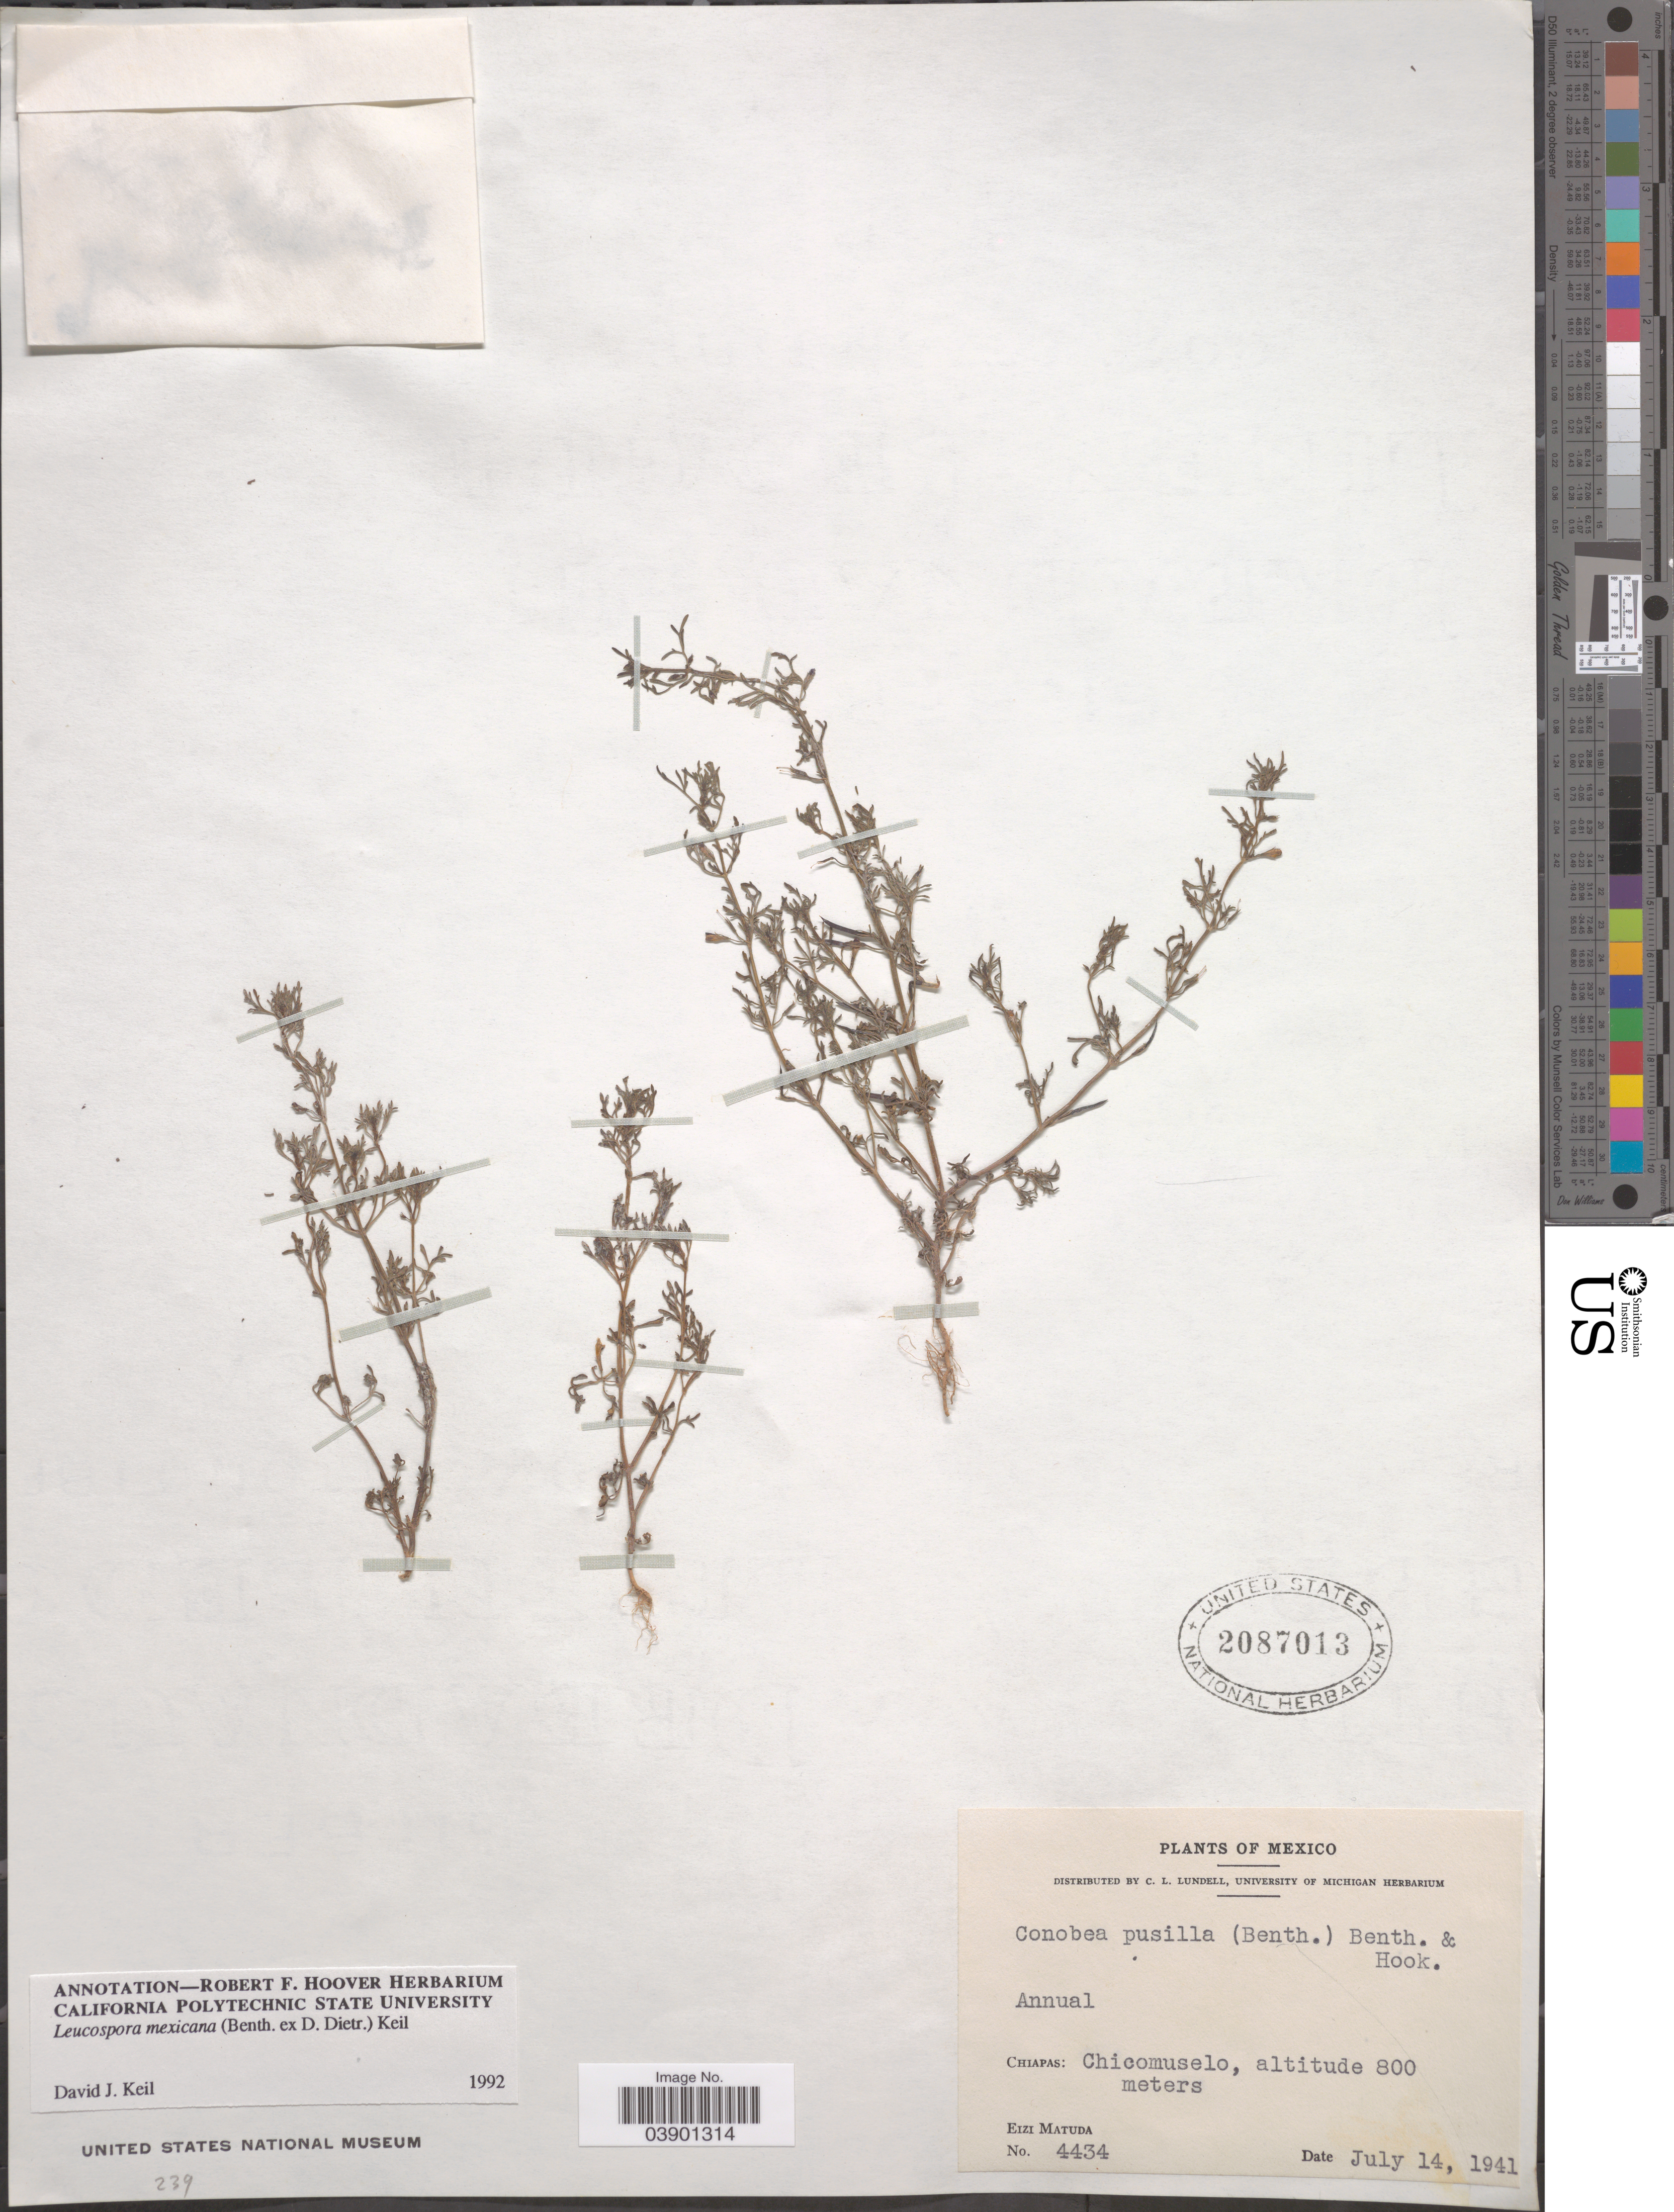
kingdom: Plantae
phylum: Tracheophyta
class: Magnoliopsida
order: Lamiales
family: Plantaginaceae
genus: Schistophragma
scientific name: Schistophragma pusillum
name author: Benth.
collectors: E. Matuda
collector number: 4434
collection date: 1941-07-14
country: Mexico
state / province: Chiapas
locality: Chicomuselo.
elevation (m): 800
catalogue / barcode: US 2087013